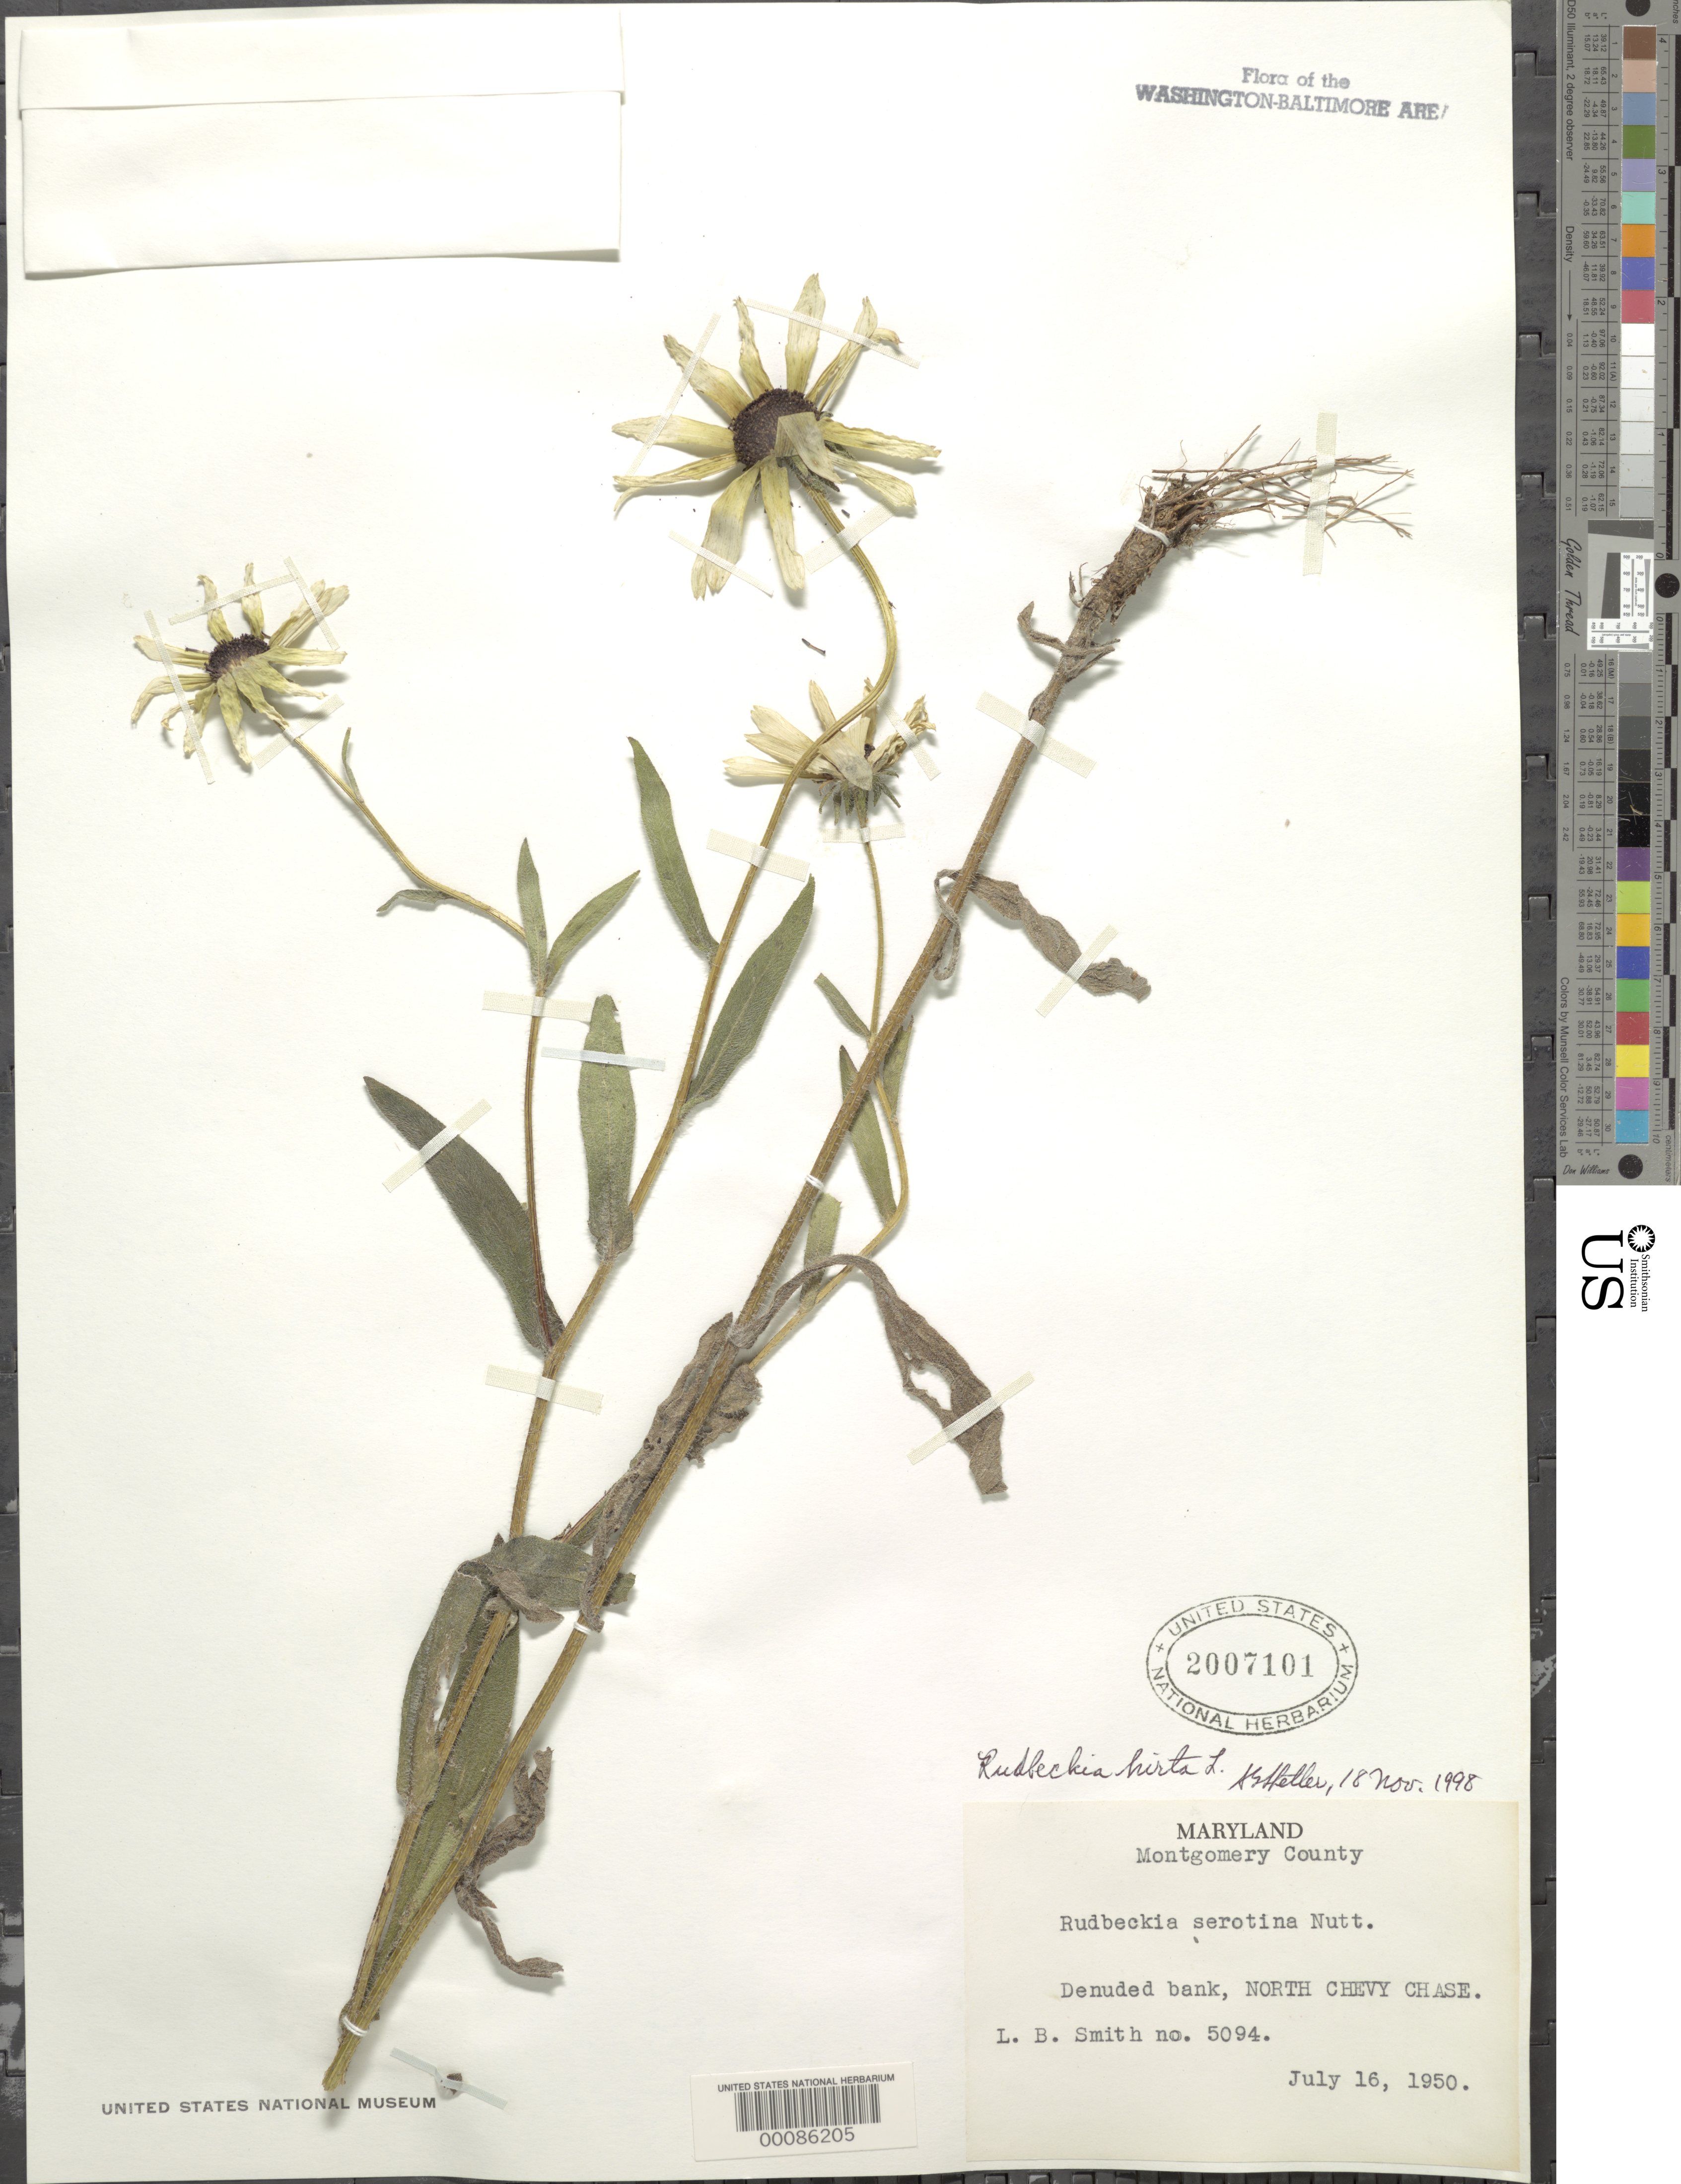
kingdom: Plantae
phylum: Tracheophyta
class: Magnoliopsida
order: Asterales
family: Asteraceae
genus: Rudbeckia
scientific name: Rudbeckia hirta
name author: L.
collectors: L. Smith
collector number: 5094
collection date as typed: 16 Jul 1950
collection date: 1950-07-16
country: United States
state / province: Maryland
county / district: Montgomery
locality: North Chevy Chase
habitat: Denuded bank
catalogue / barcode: US 2007101